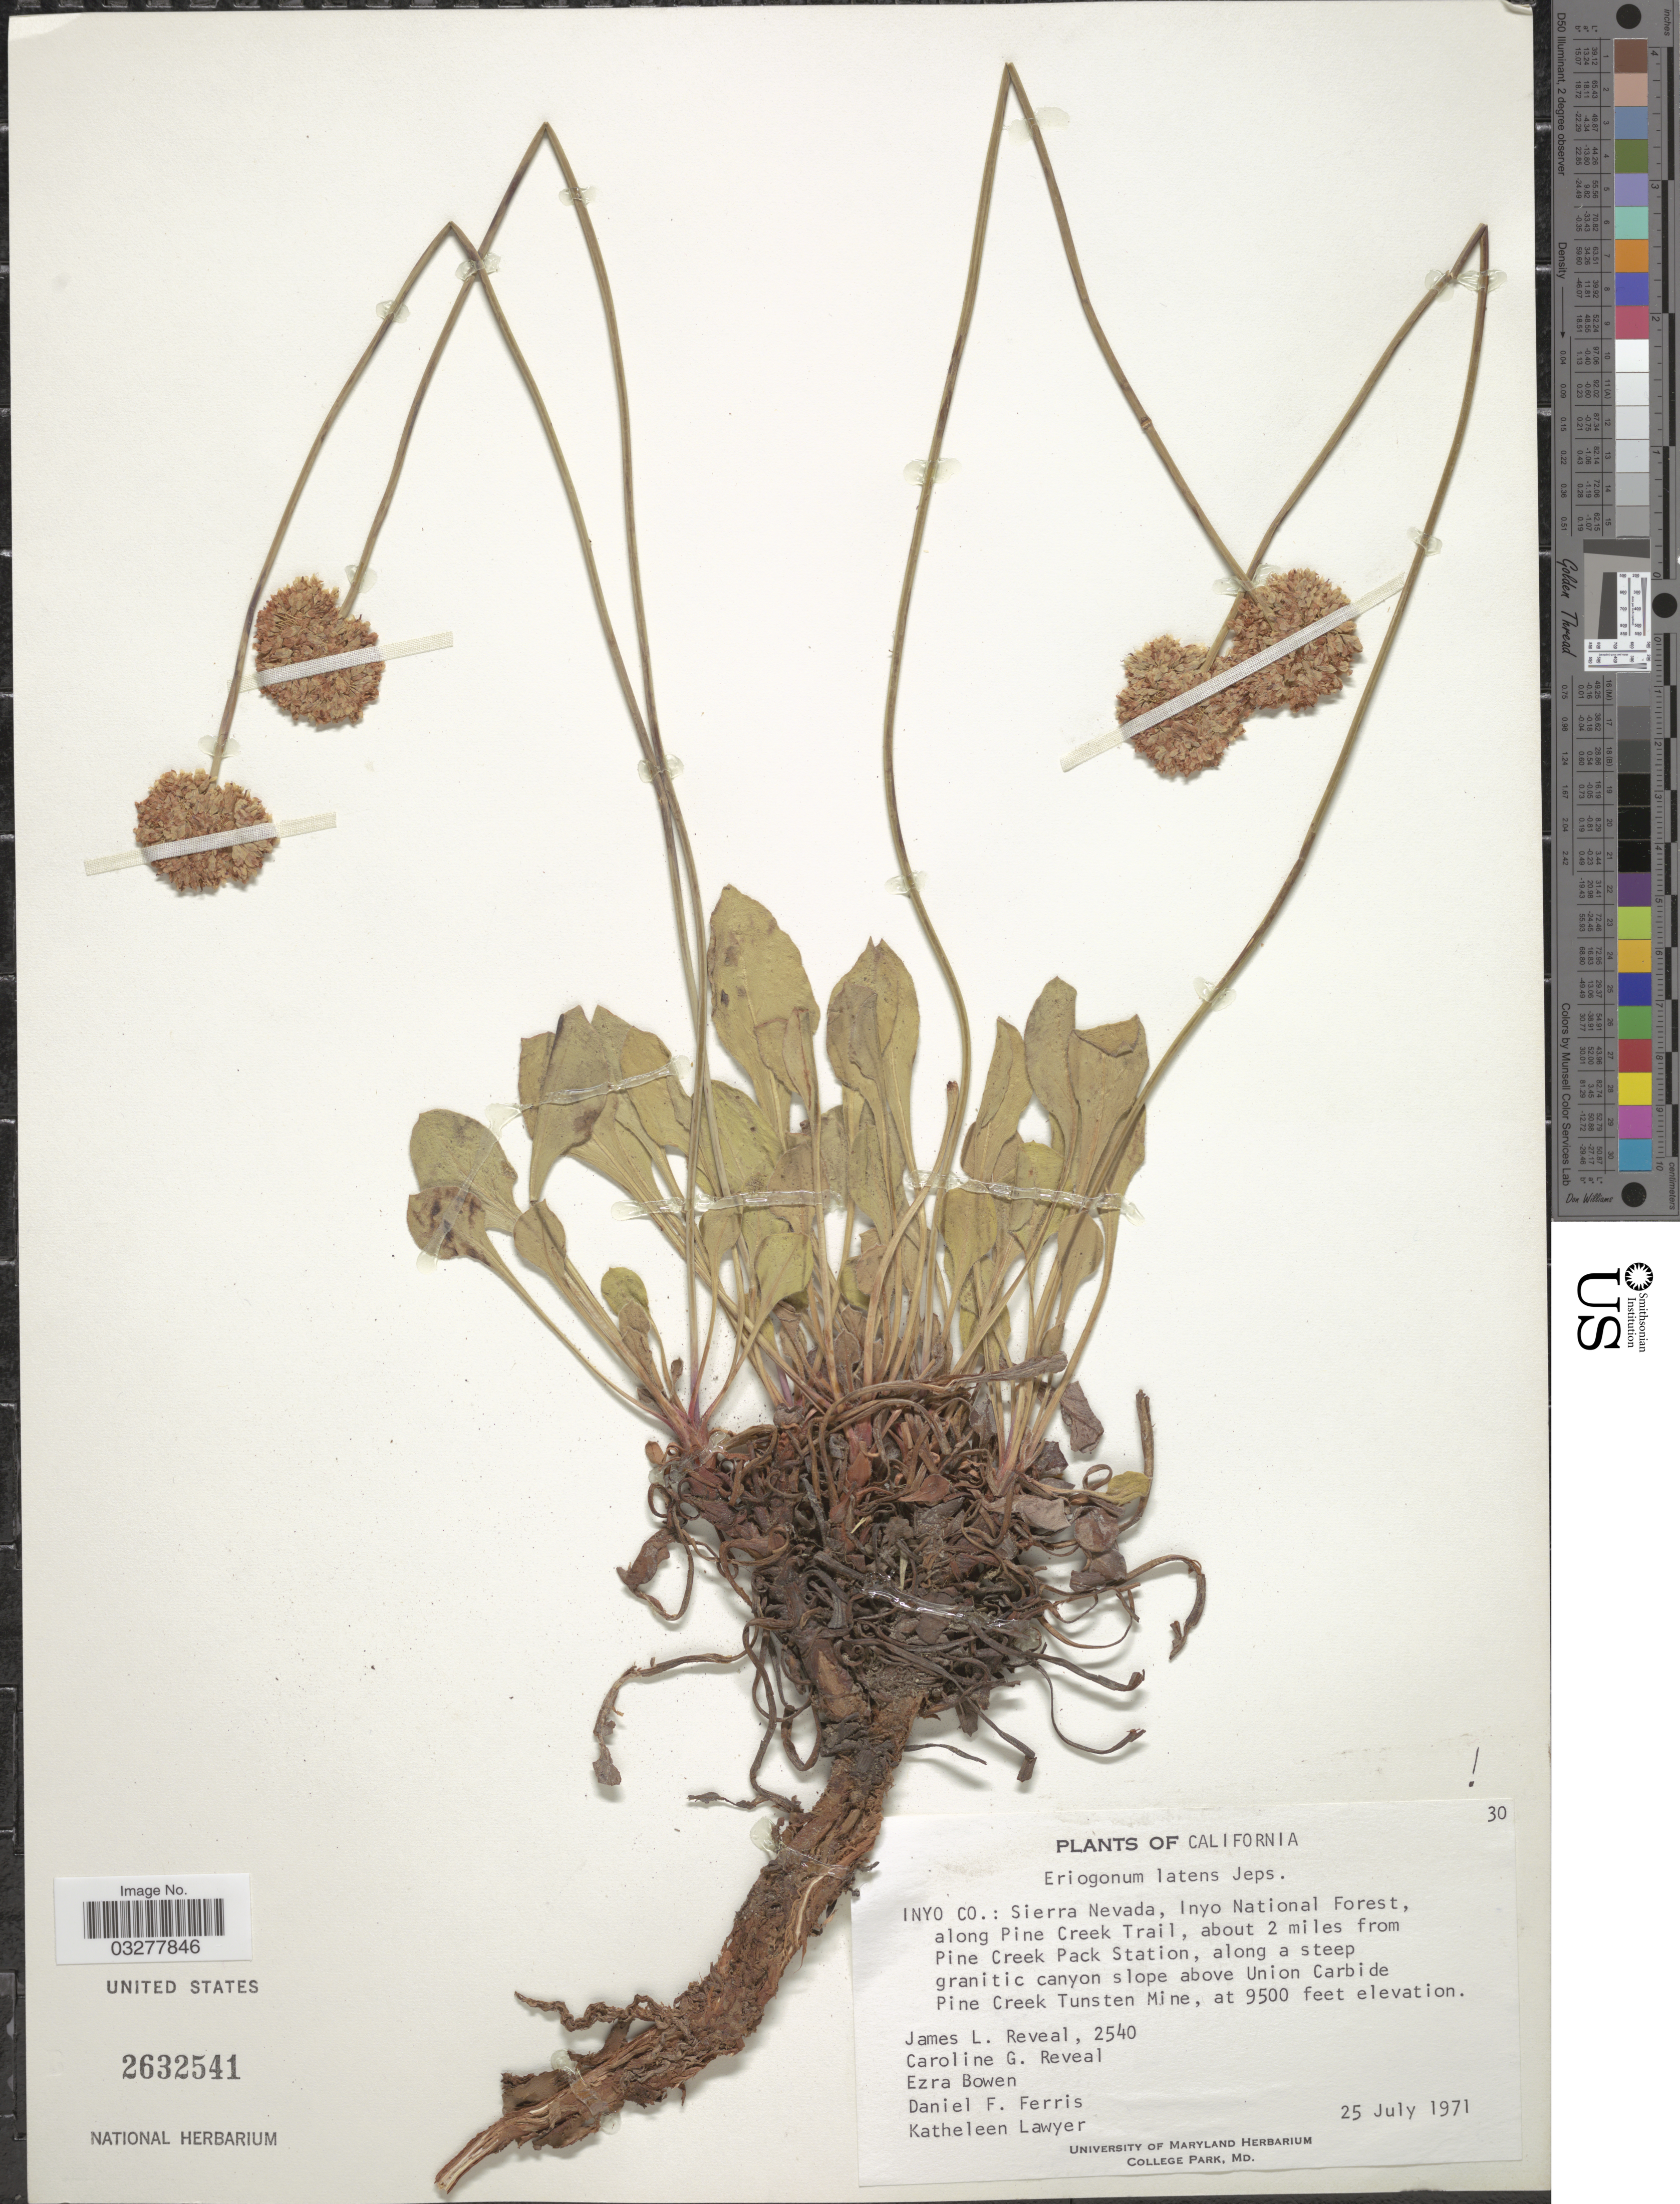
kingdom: Plantae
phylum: Tracheophyta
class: Magnoliopsida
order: Caryophyllales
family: Polygonaceae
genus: Eriogonum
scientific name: Eriogonum latens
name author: Jeps.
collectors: J. L. Reveal, C. G. Reveal, E. Bowen, D. Ferris & K. Lawyer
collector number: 2540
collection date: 1971-07-25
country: United States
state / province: California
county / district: Inyo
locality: Inyo Co.: Sierra Nevada, Inyo National Forest, along Pine Creek Trail, about 2 miles from Pine Creek Pack Station, along a steep granitic canyon slope above Union Carbide Pine Creek Tunsten Mine.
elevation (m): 2896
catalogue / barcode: US 2632541